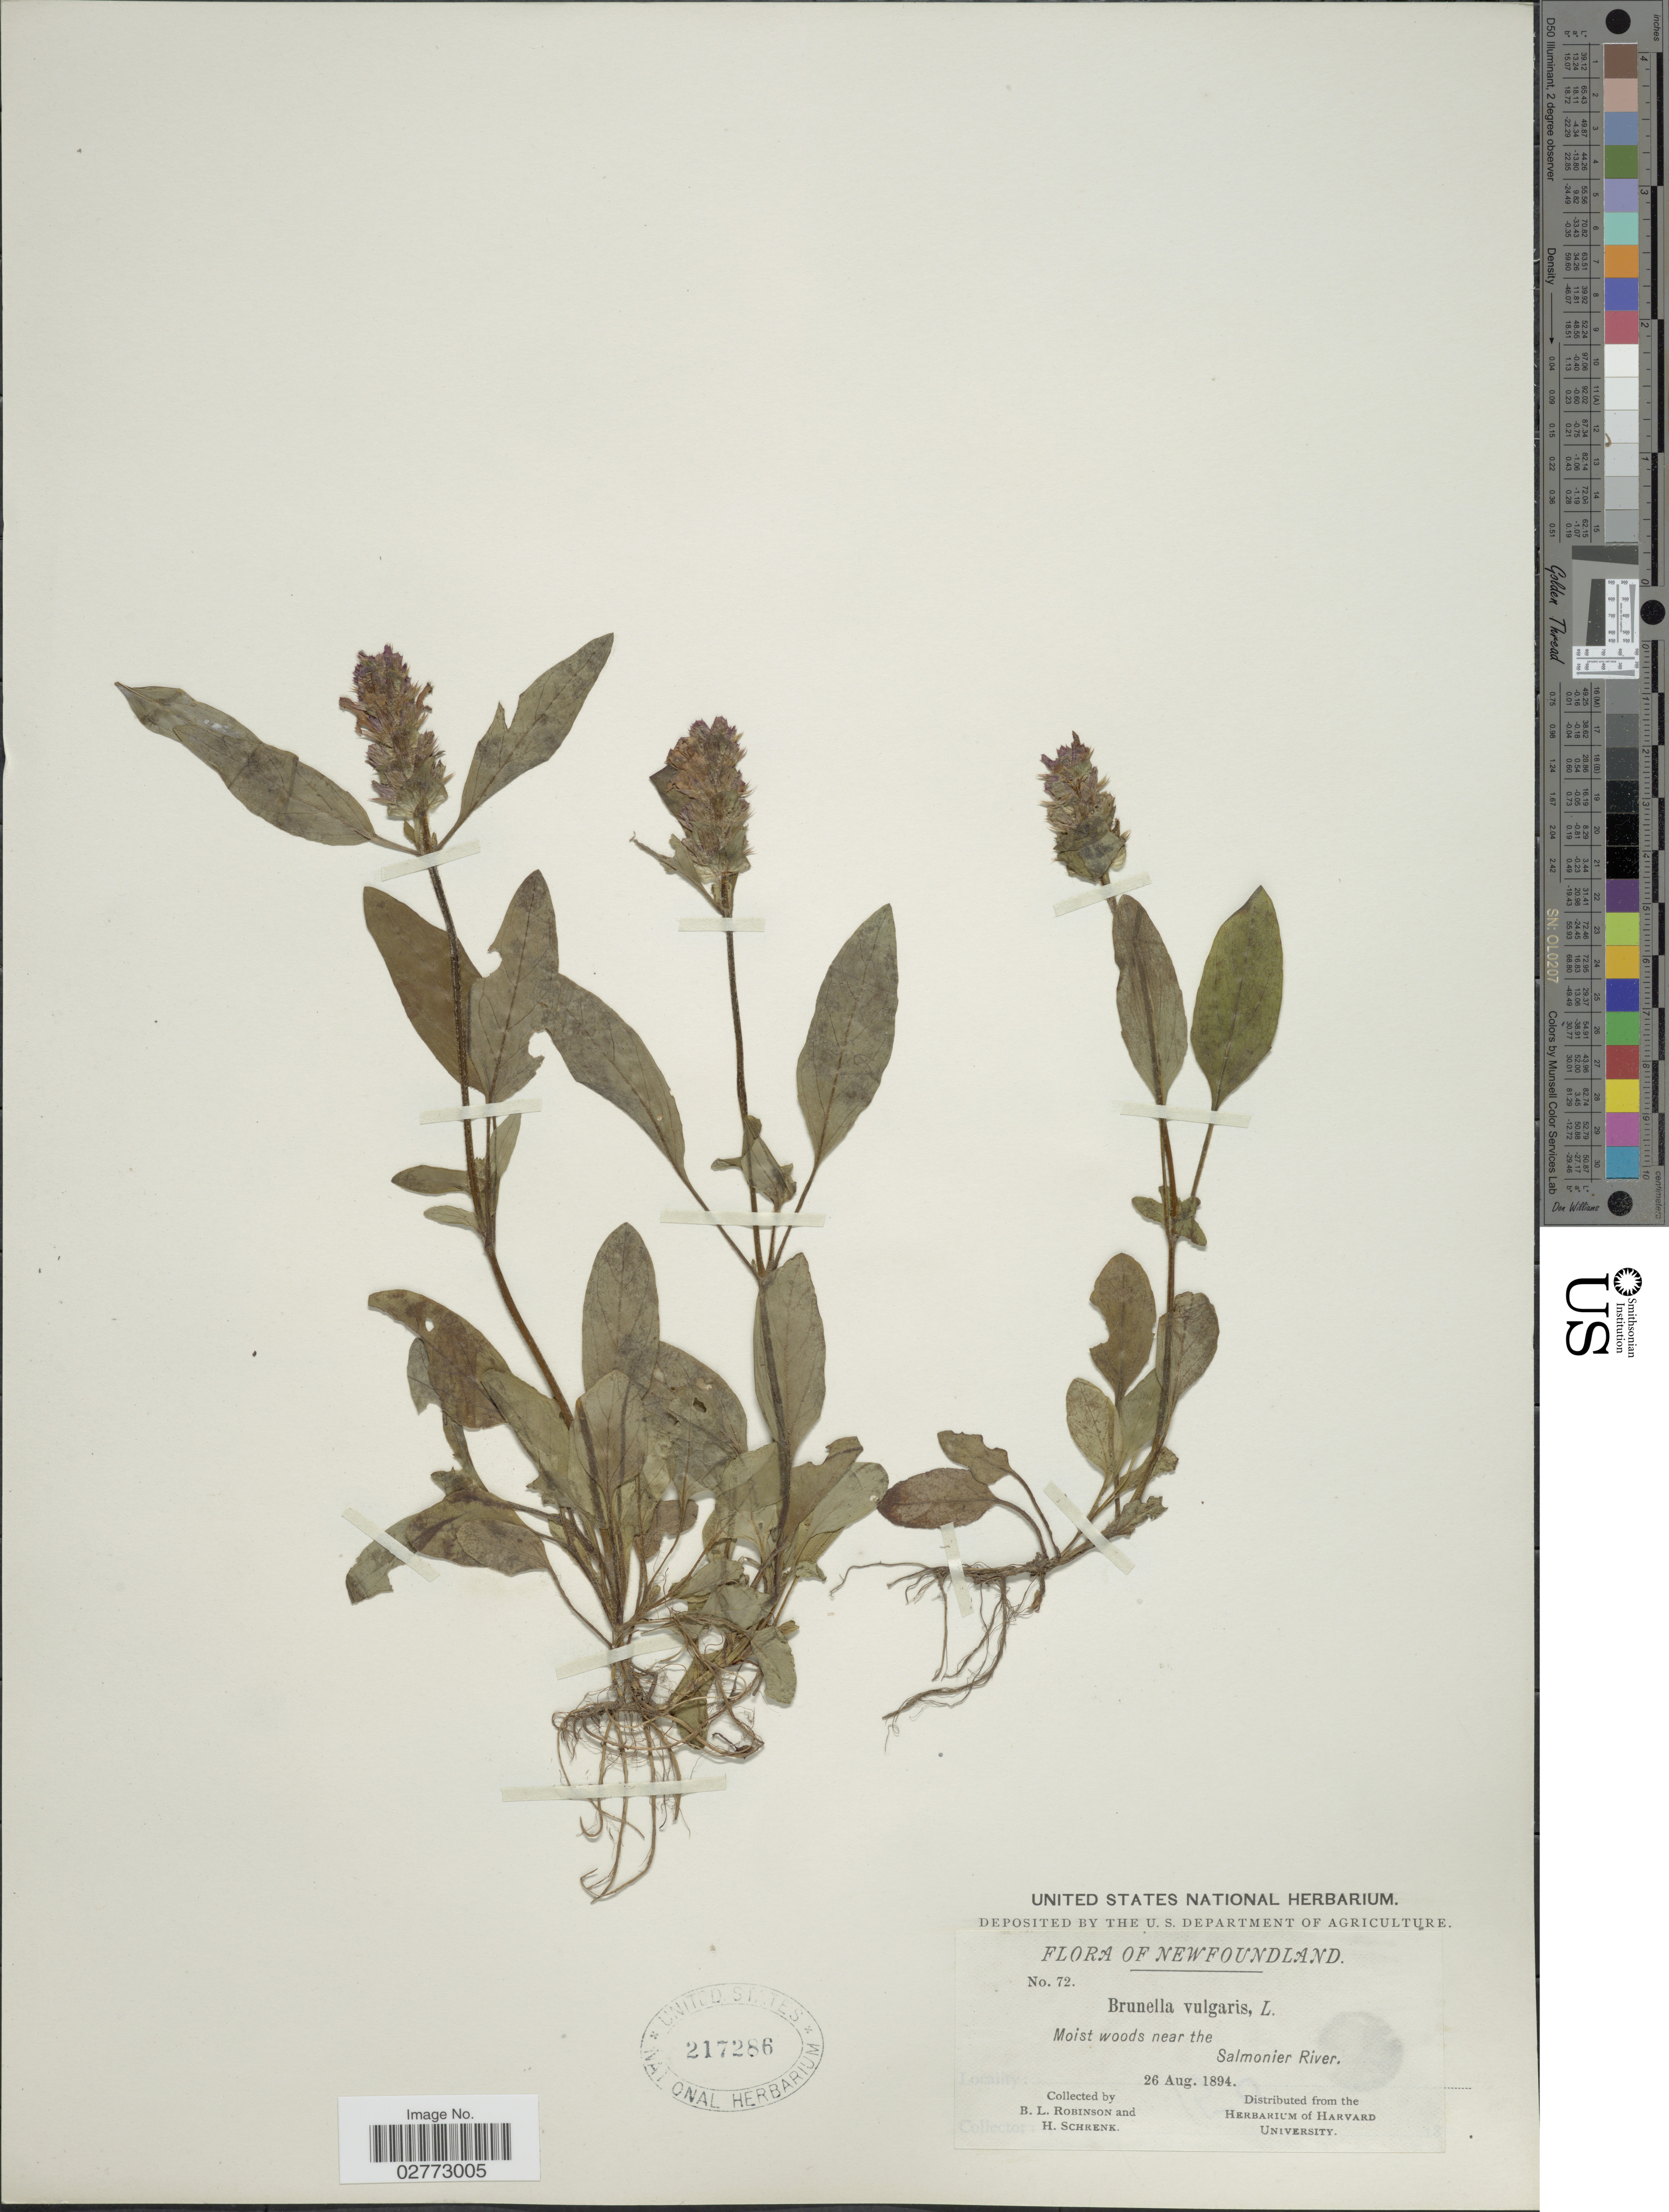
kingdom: Plantae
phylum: Tracheophyta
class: Magnoliopsida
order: Lamiales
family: Lamiaceae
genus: Prunella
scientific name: Prunella vulgaris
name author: L.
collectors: B. L. Robinson & H. v. Schrenk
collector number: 72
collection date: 1894-08-26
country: Canada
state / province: Newfoundland and Labrador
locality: Moist woods near the Salmonier River.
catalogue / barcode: US 217286